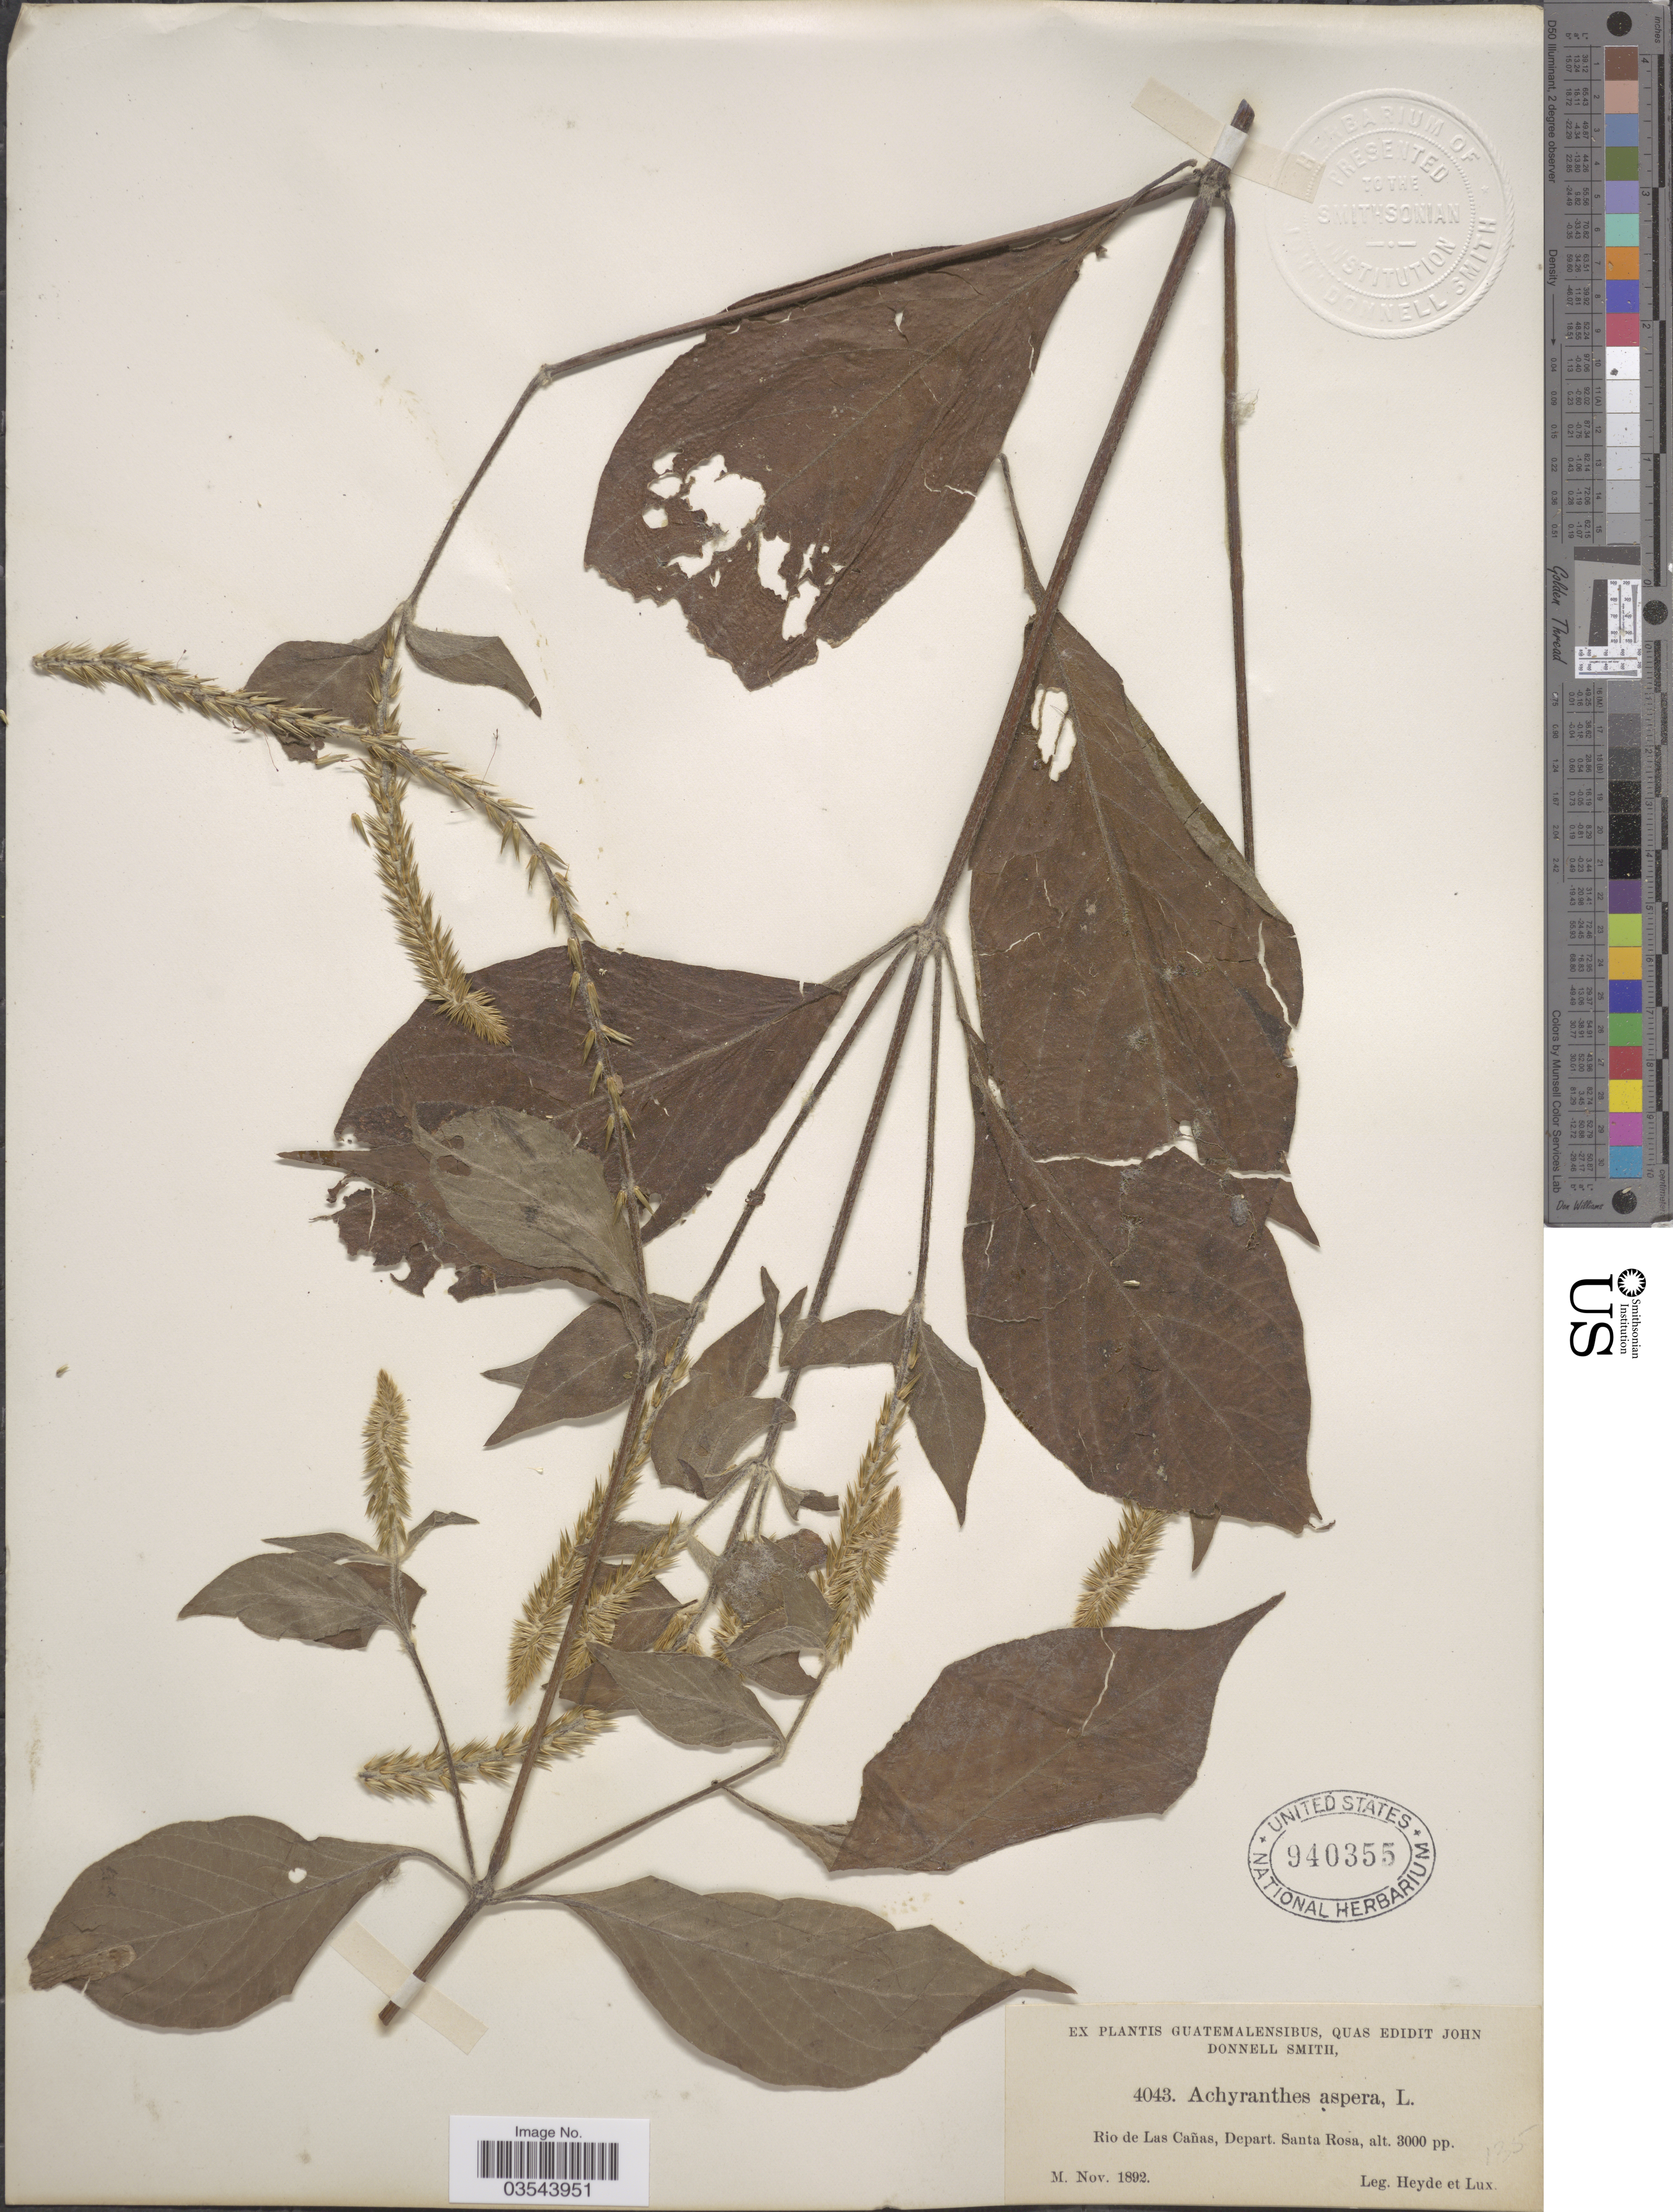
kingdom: Plantae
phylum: Tracheophyta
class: Magnoliopsida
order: Caryophyllales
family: Amaranthaceae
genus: Achyranthes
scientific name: Achyranthes aspera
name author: L.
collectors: Heyde & Lux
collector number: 4043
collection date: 1892-11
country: Guatemala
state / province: Santa Rosa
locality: Rio de Las Cañas, Depart. Santa Rosa.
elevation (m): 914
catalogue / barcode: US 940355